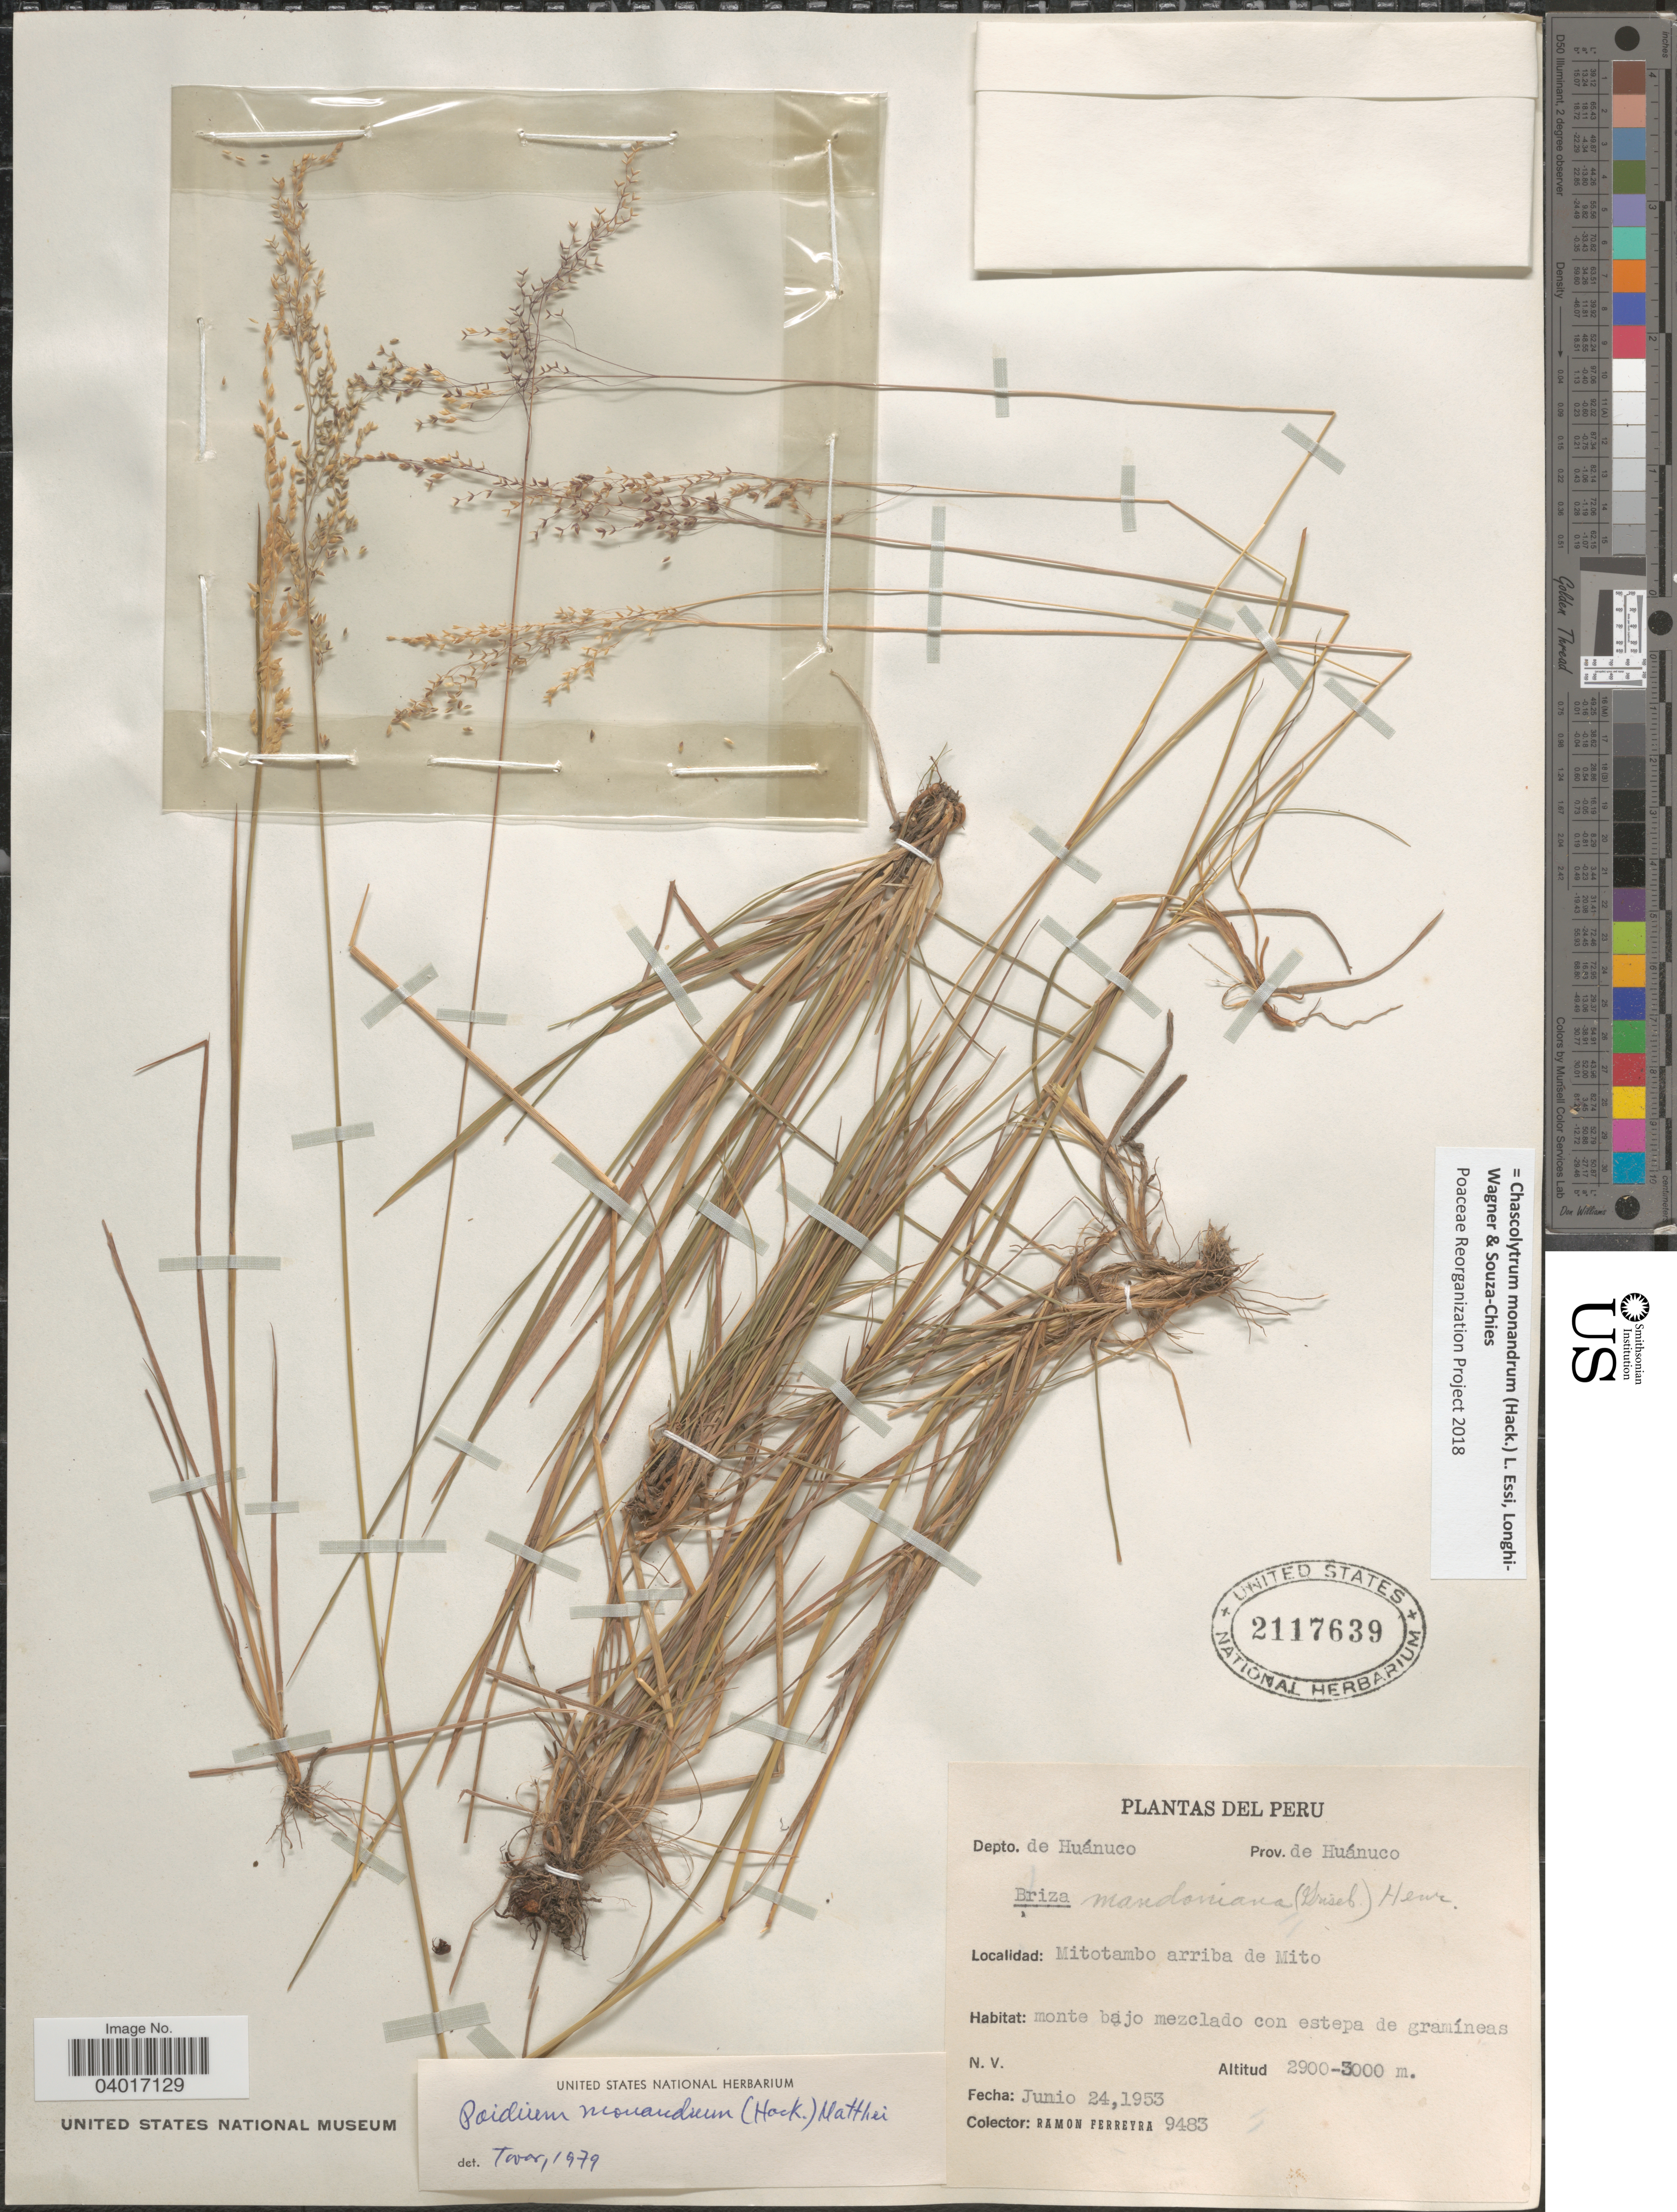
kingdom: Plantae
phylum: Tracheophyta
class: Liliopsida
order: Poales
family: Poaceae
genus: Chascolytrum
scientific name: Chascolytrum monandrum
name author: (Hack.) L. Essi et al.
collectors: R. A. Ferreyra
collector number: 9483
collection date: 1953-06-24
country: Peru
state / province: Huánuco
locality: Depto. de Huánuco. Prov. de Huánuco. Mitotambo arriba de Mito.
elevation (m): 2900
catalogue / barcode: US 2117639